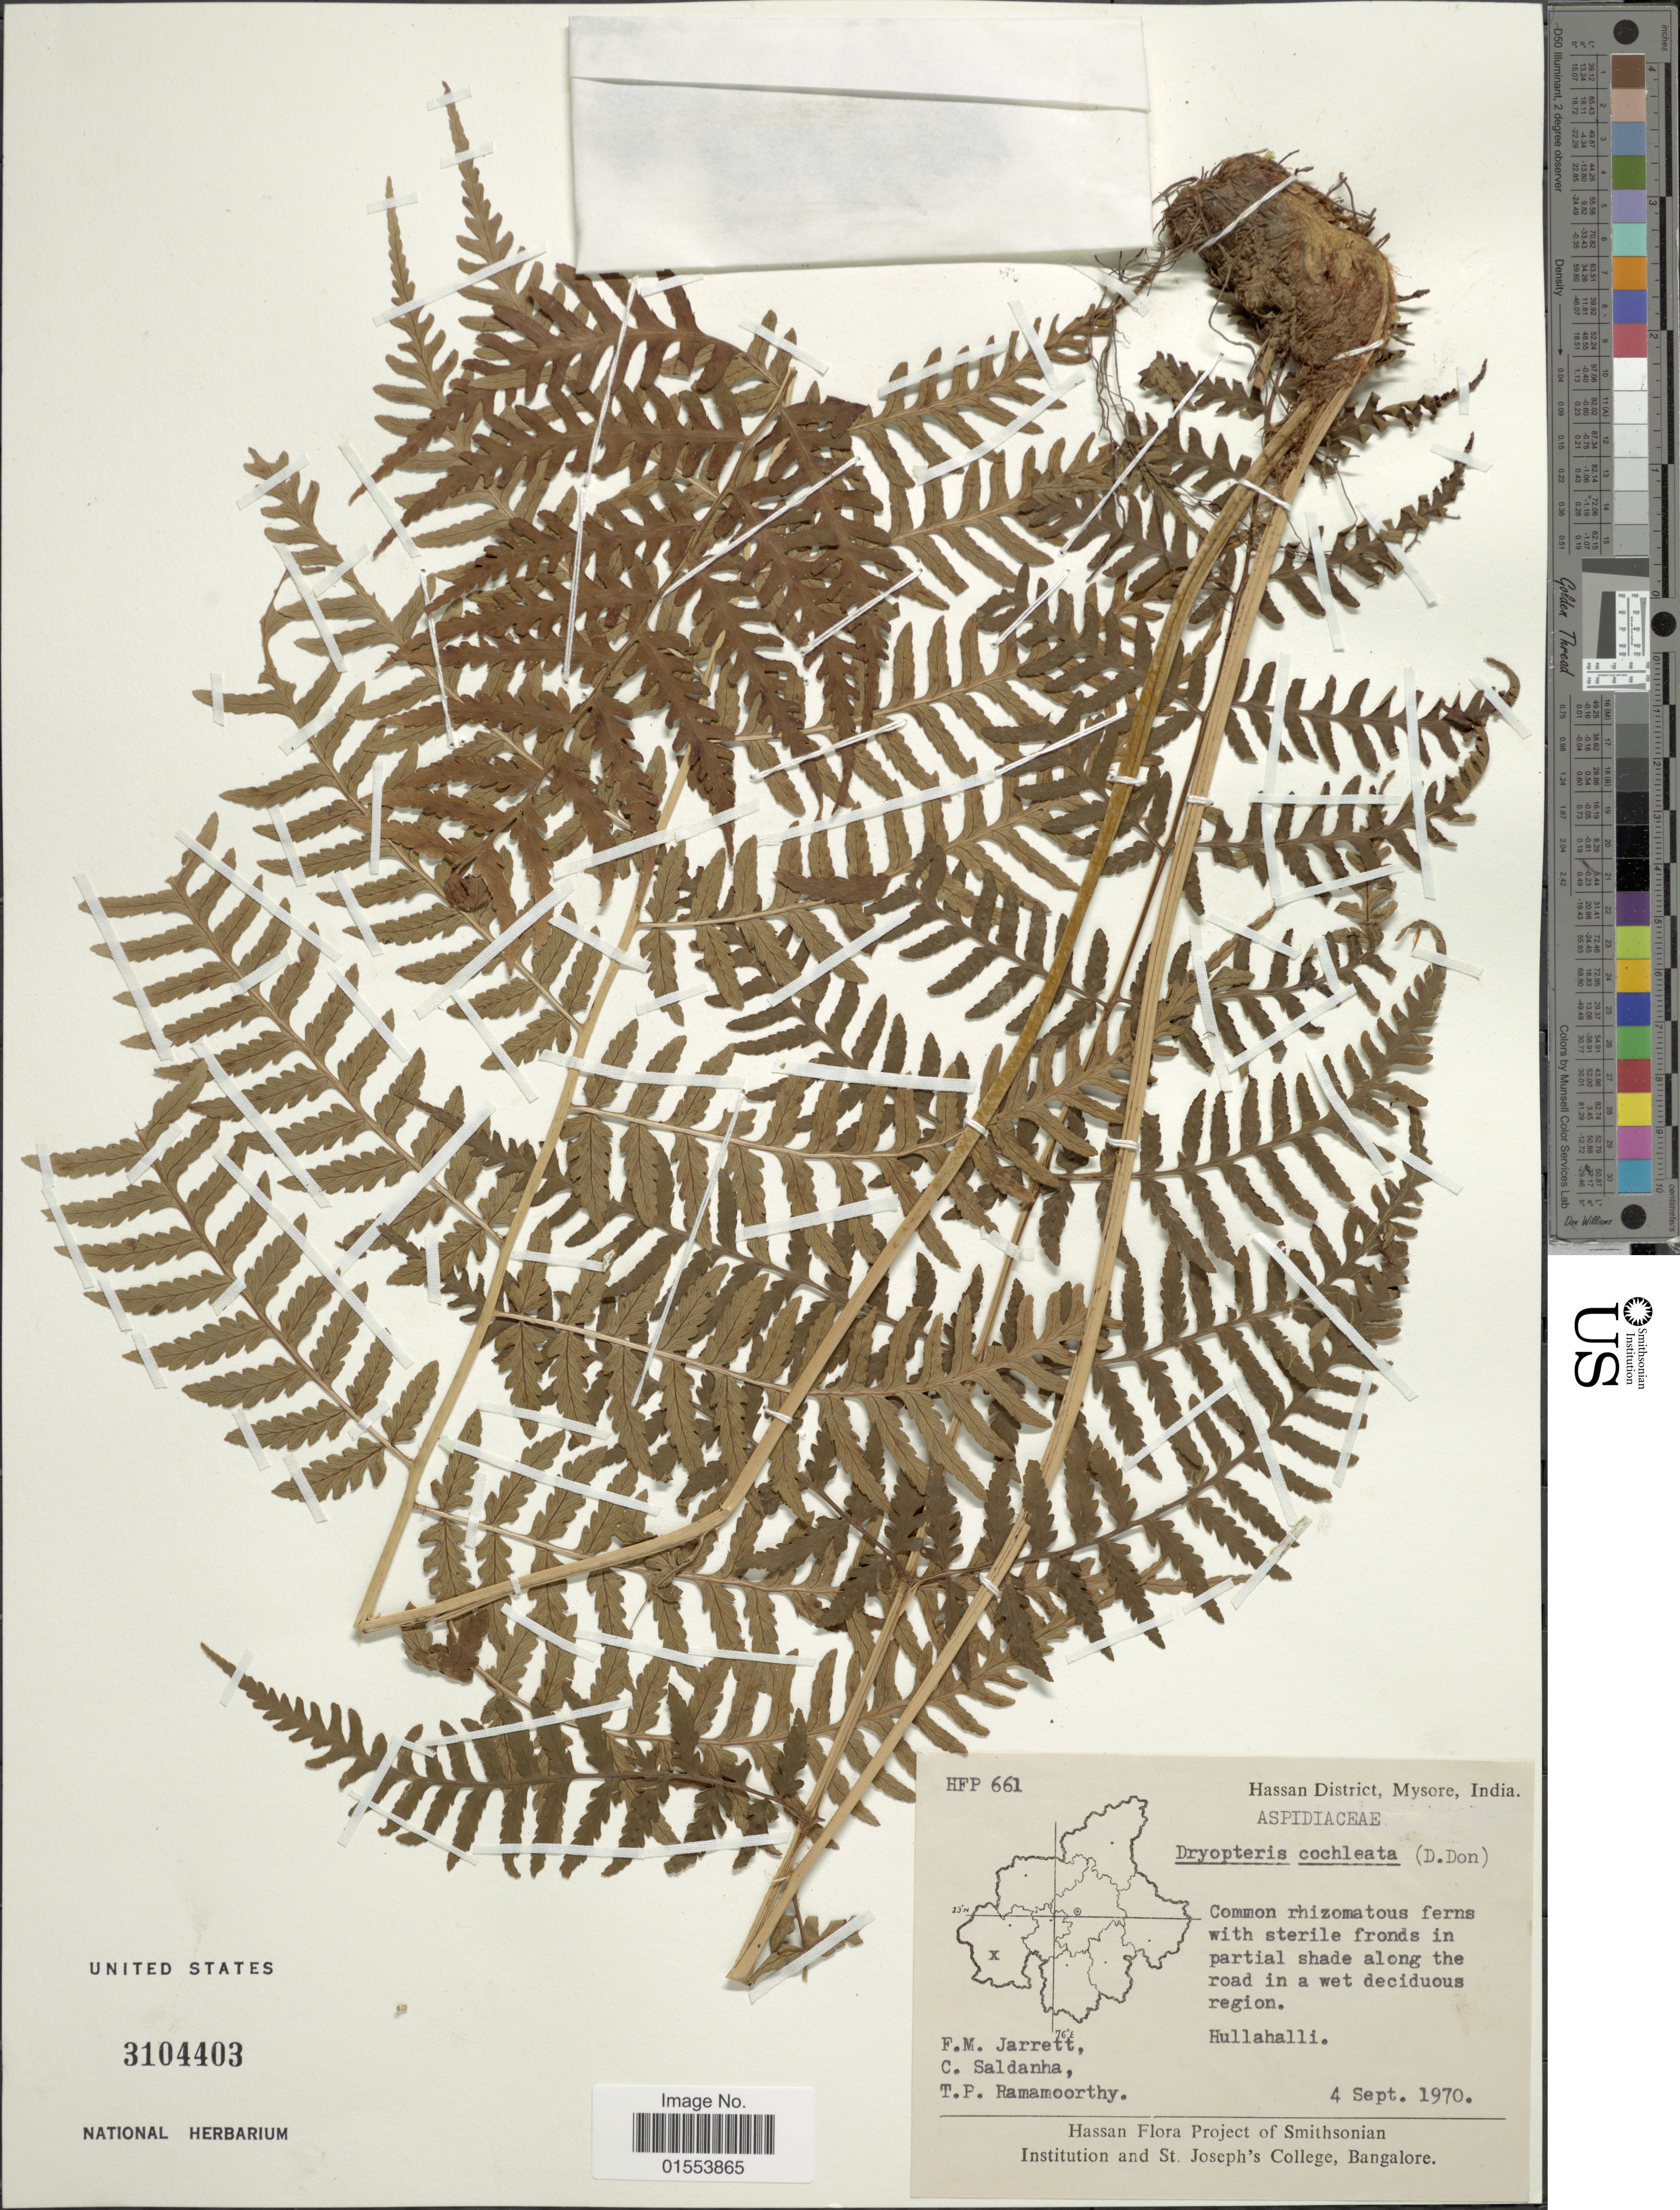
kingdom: Plantae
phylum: Tracheophyta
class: Polypodiopsida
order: Polypodiales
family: Dryopteridaceae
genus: Dryopteris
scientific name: Dryopteris cochleata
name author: (D. Don) C. Chr.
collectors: F. M. Jarrett, C. Saldanha & T. P. Ramamoorthy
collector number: HFP661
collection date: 1970-09-04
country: India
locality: Hassan District, Mysore, India. Hullahalli.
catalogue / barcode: US 3104403